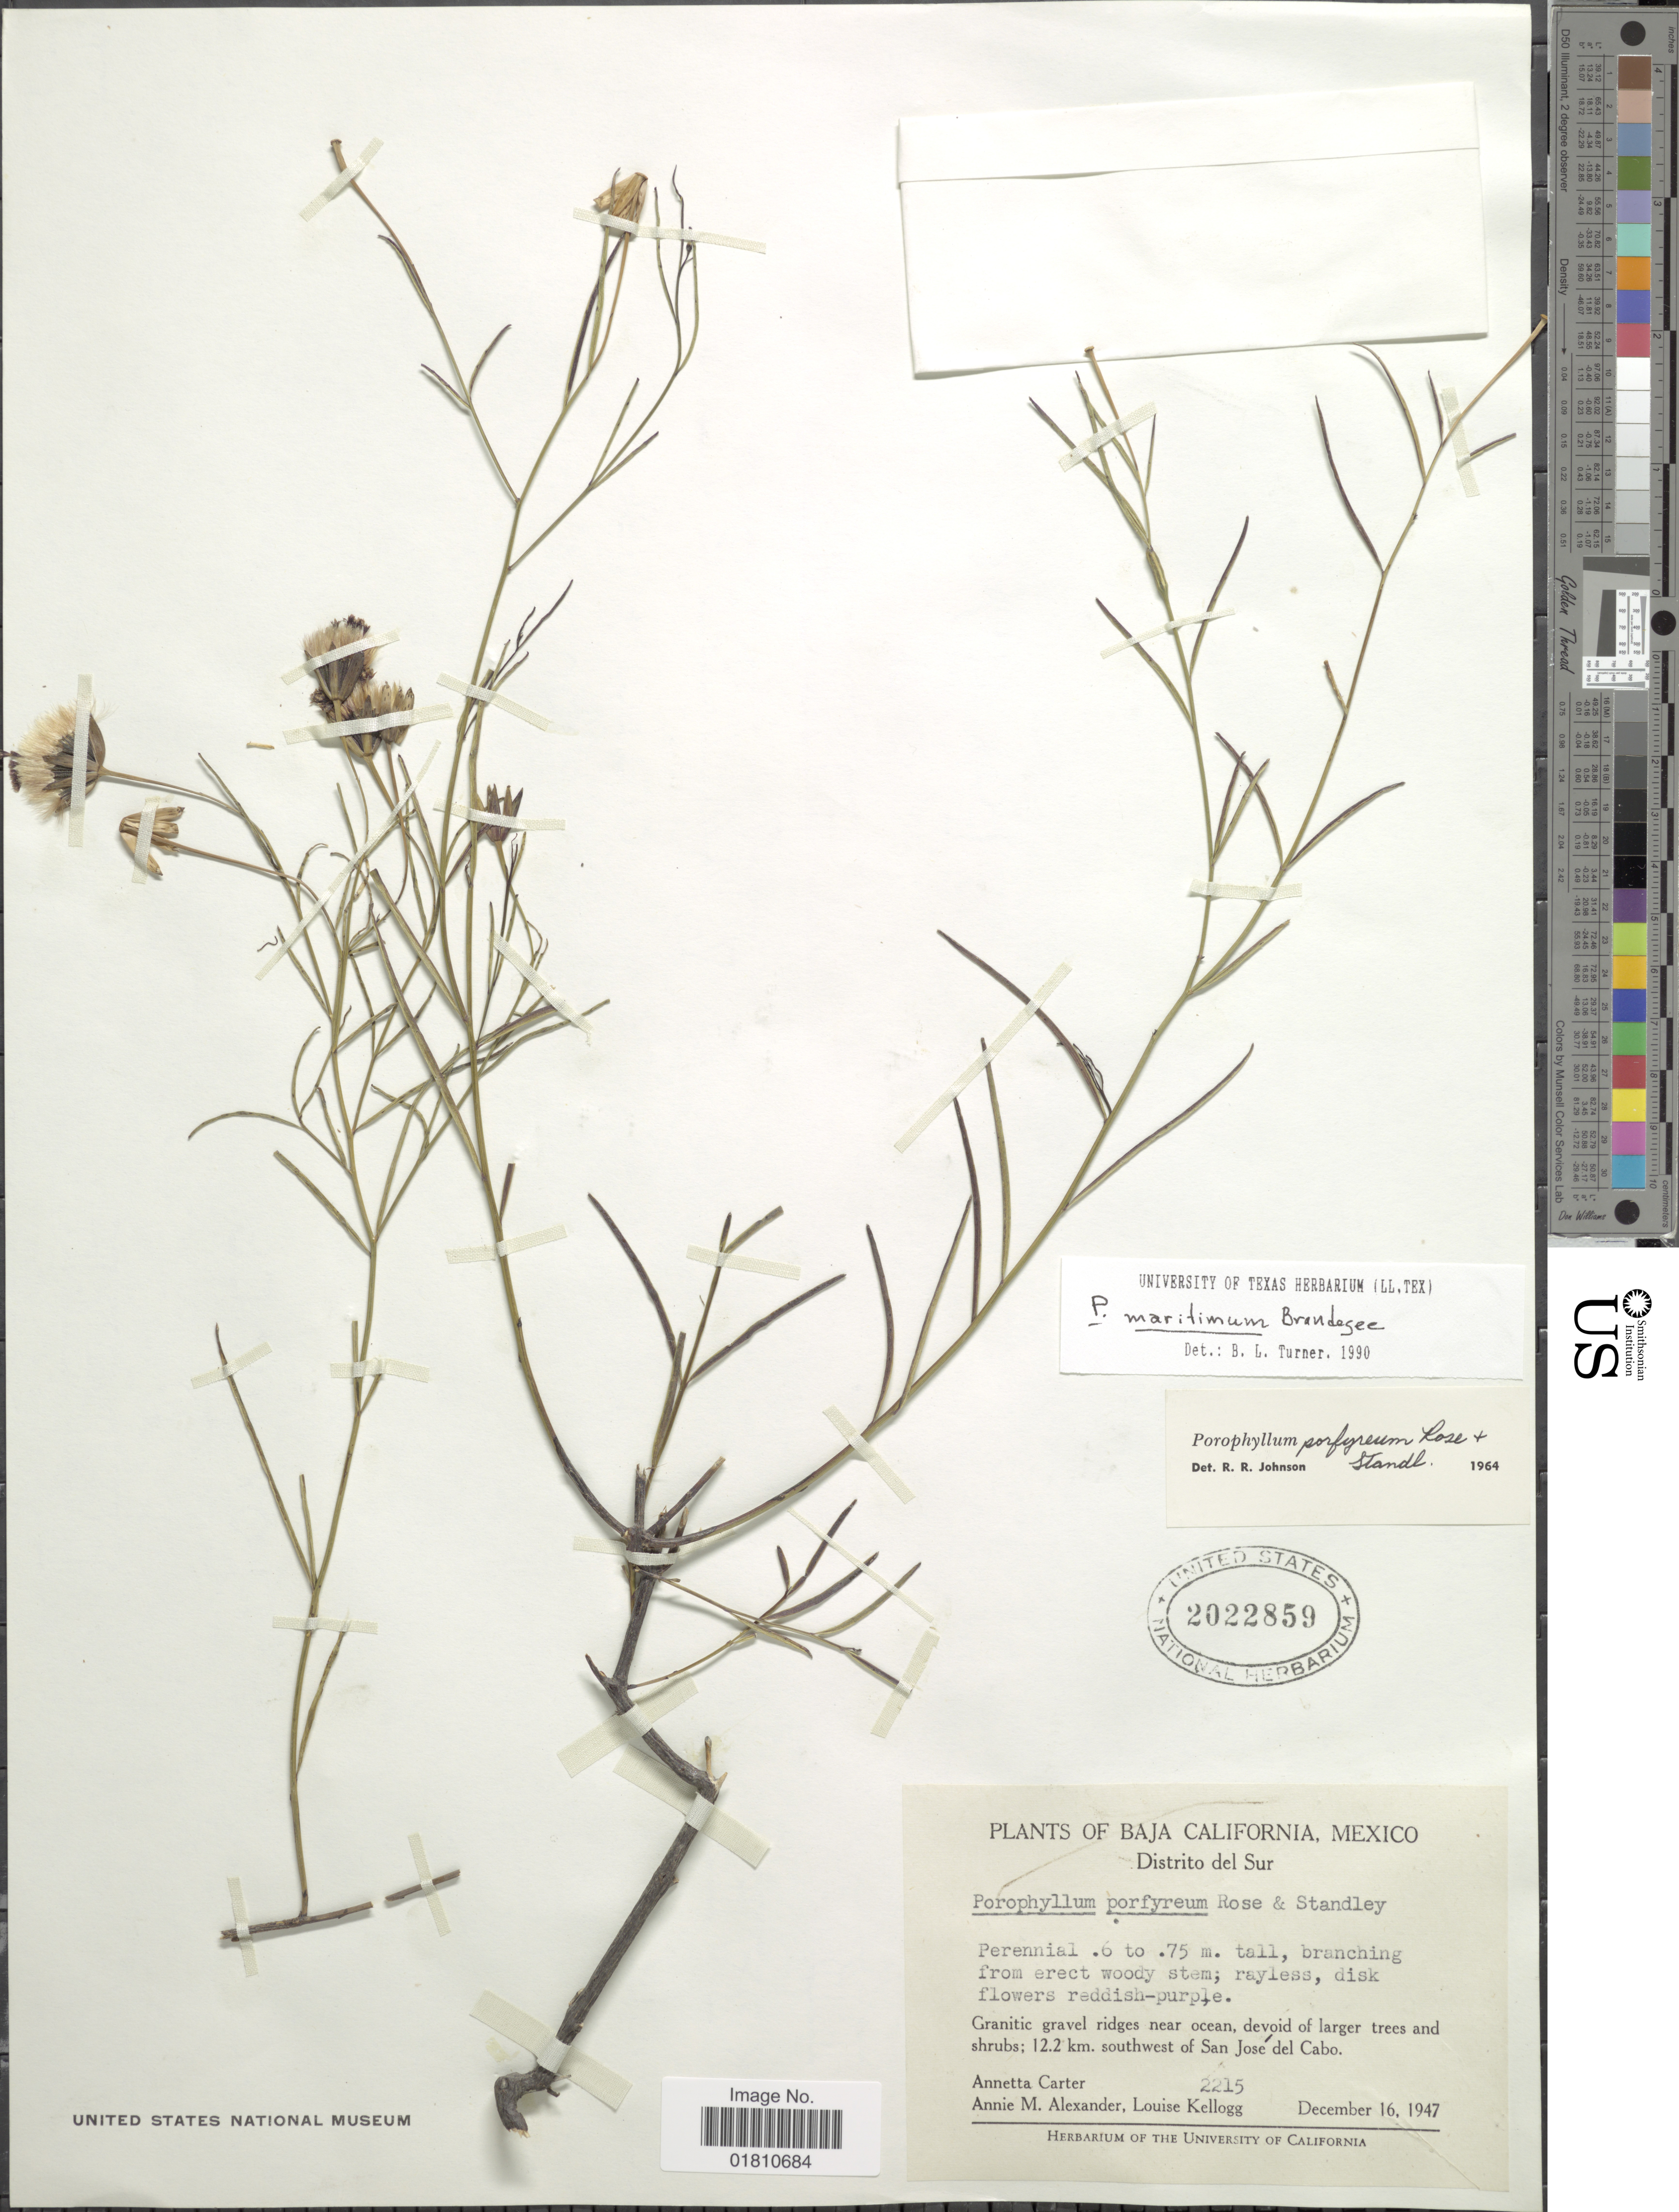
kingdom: Plantae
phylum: Tracheophyta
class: Magnoliopsida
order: Asterales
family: Asteraceae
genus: Porophyllum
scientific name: Porophyllum maritimum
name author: Brandegee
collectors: A. Carter, A. M. Alexander & L. Kellogg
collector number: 2215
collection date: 1947-12-16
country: Mexico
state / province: Baja California Sur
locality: Distrito del Sur, granitic gravel ridges near ocean, devoid of larger trees and shrubs; 12.2 km. southwest of San Jose del Cabo.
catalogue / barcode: US 2022859